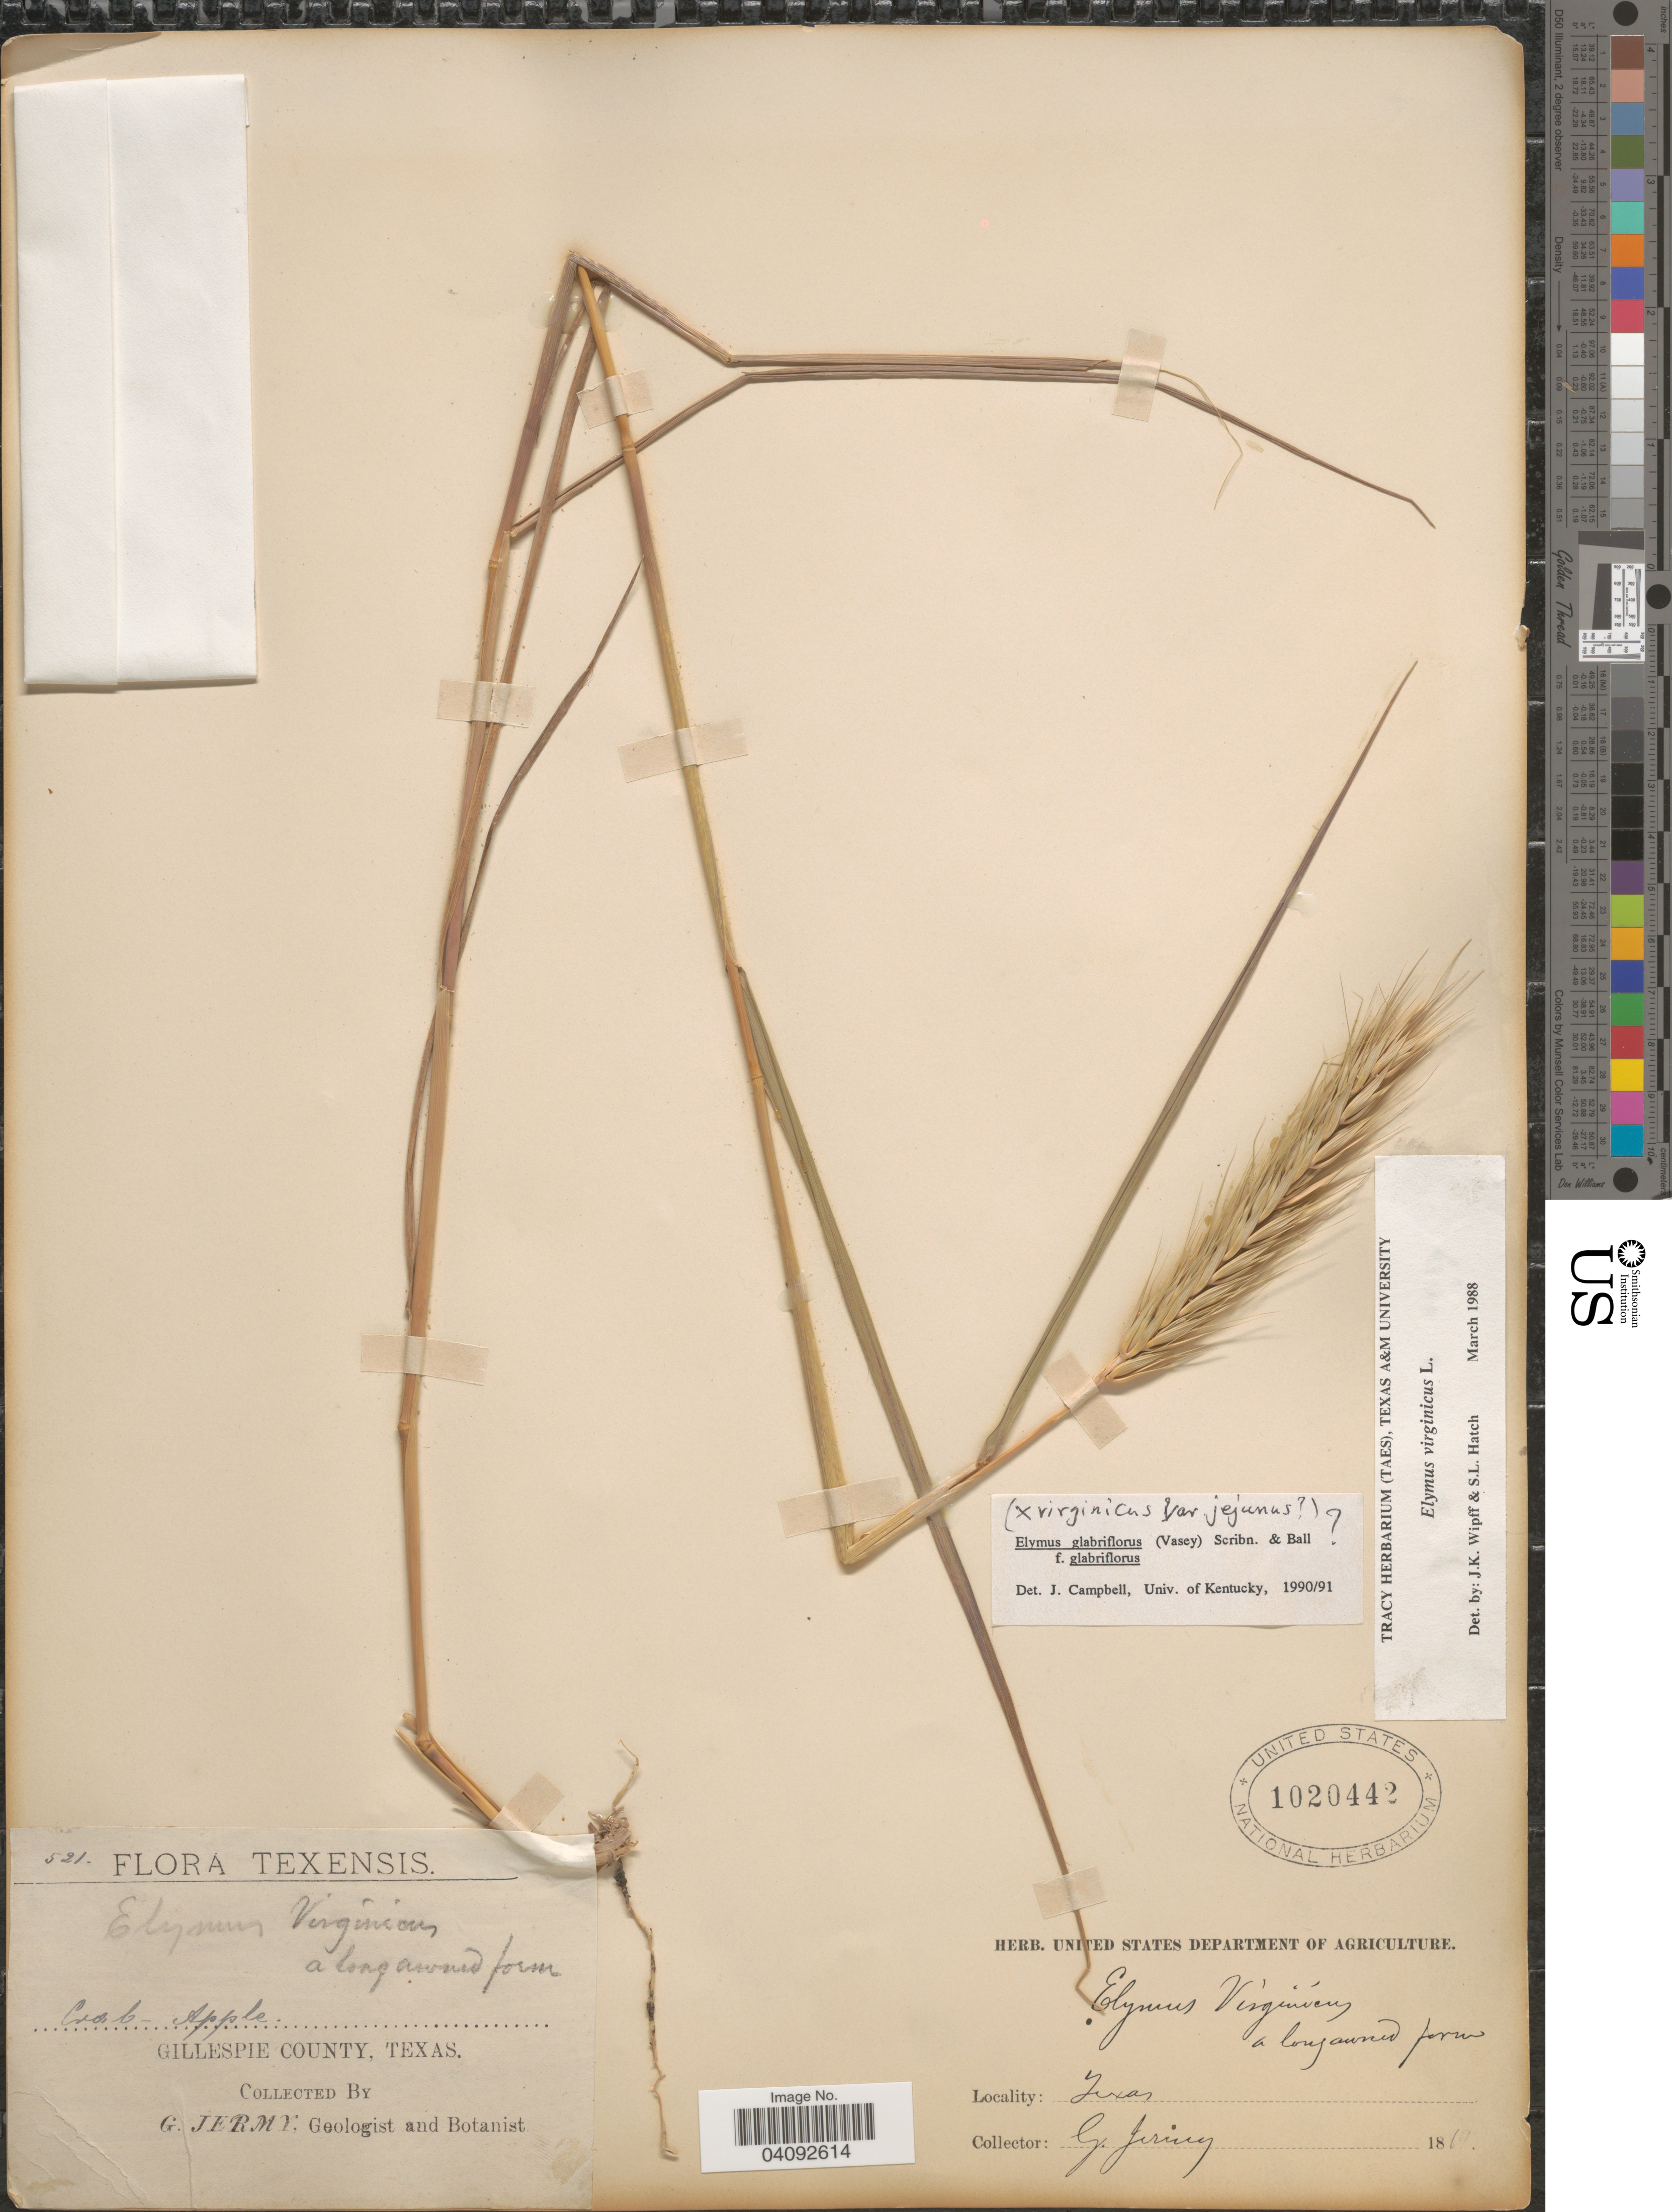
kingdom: Plantae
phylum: Tracheophyta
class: Liliopsida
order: Poales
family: Poaceae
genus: Elymus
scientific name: Elymus glabriflorus var. glabriflorus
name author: (Vasey ex L.H. Dewey) Scribn. & C.R. Ball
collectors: G. Jermy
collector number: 521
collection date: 1869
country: United States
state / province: Texas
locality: Gillespie County.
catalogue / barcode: US 1020442